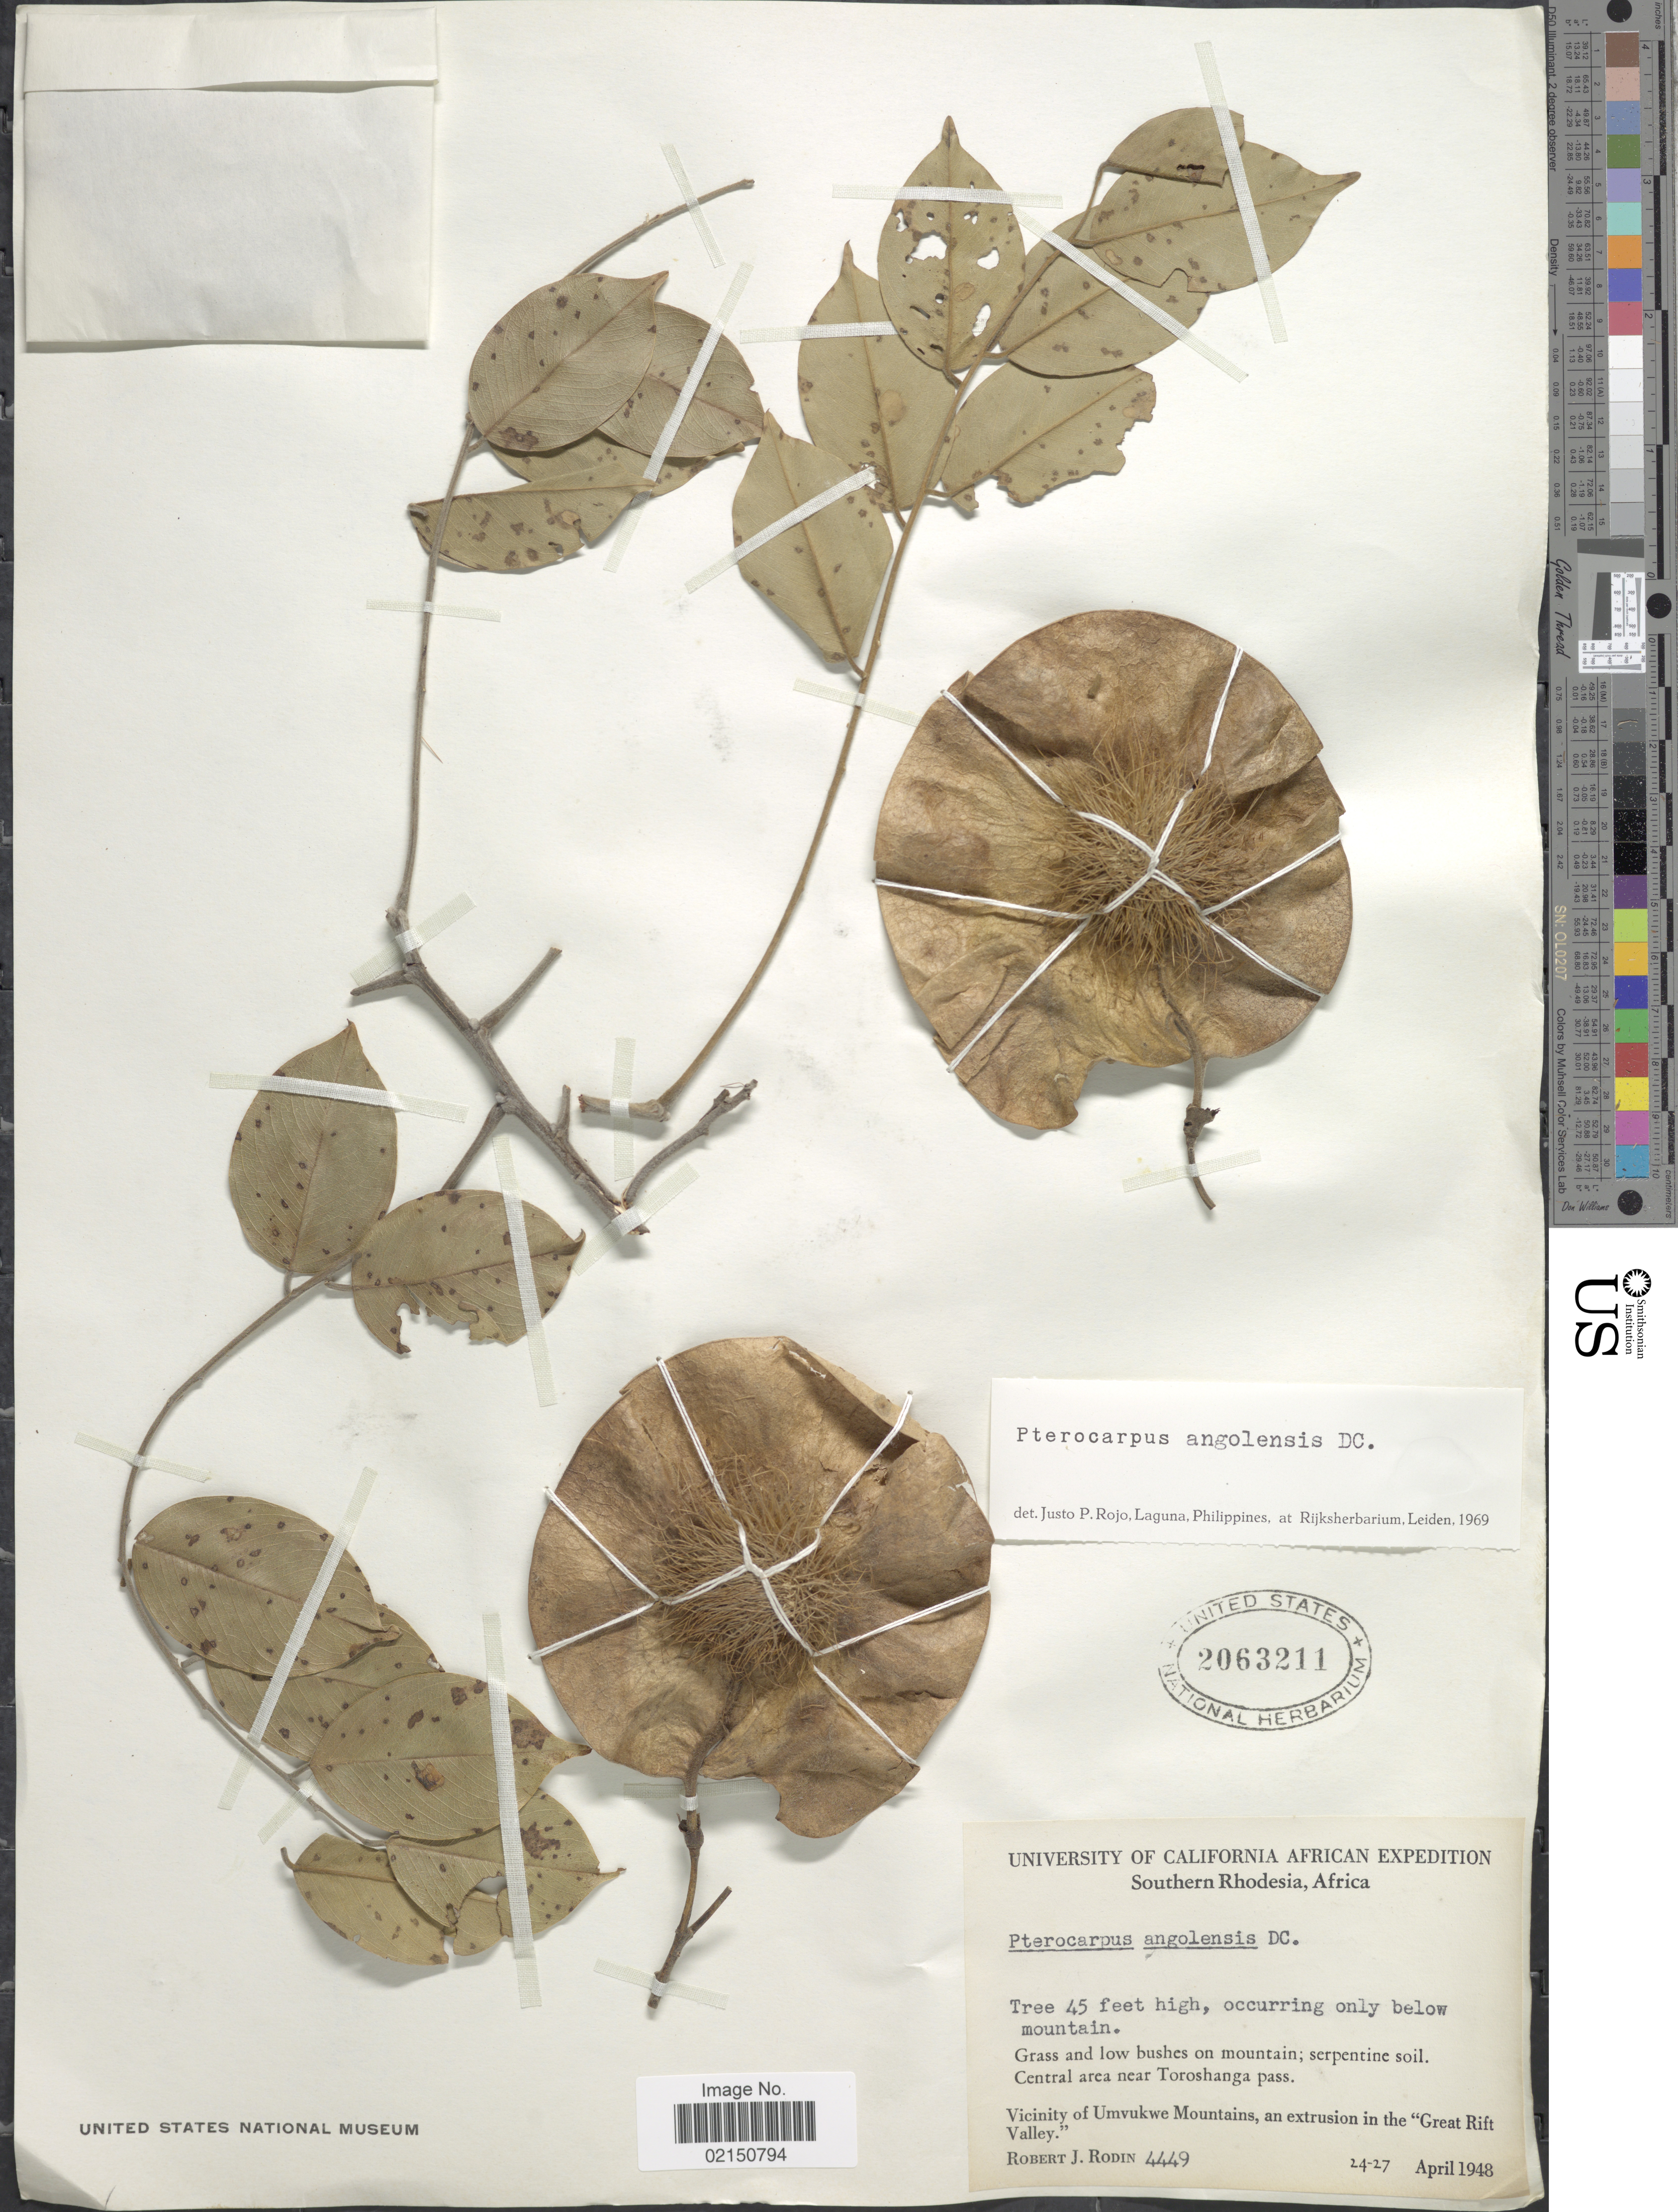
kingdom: Plantae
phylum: Tracheophyta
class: Magnoliopsida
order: Fabales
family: Fabaceae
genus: Pterocarpus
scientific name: Pterocarpus angolensis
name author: DC.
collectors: R. J. Rodin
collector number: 4449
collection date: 1948-04-24/1948-04-27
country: Zimbabwe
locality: Southern Rhodesia. Central are near Toroshanga pass. Vicinity of Umvukwe Mountains, an extrusion in the ""Great Rift Valley.""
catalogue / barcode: US 2063211